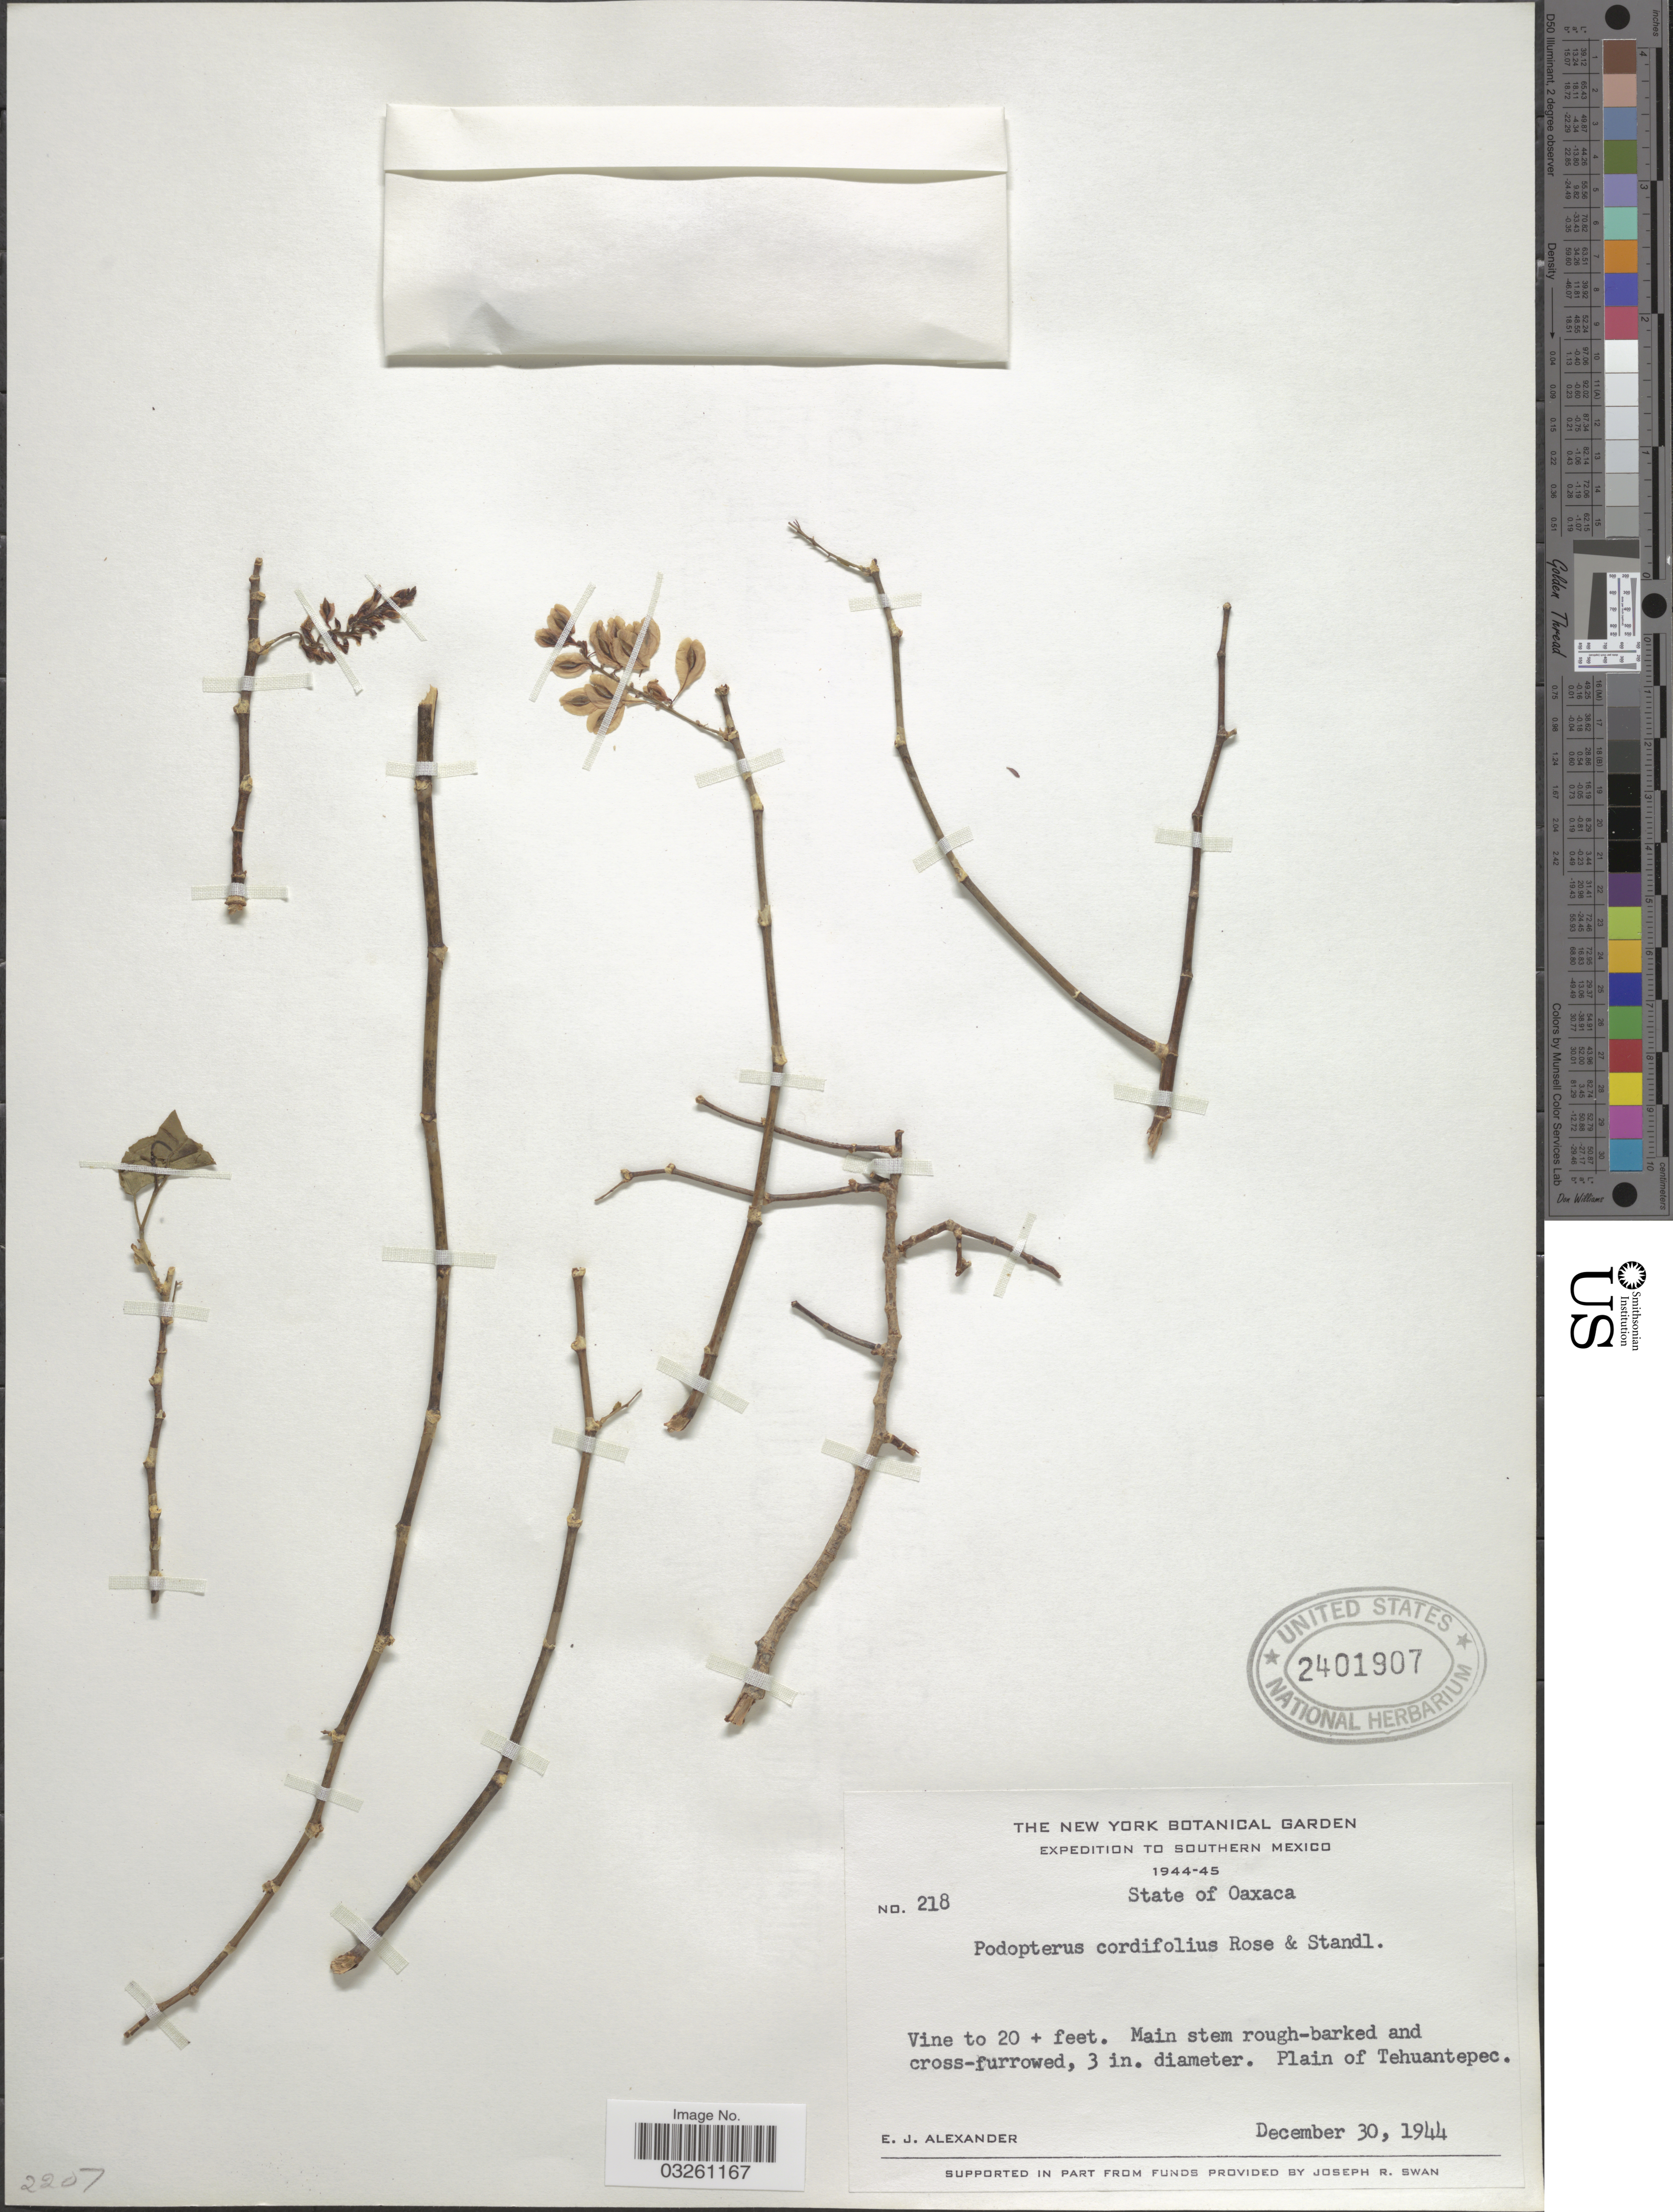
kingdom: Plantae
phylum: Tracheophyta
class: Magnoliopsida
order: Caryophyllales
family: Polygonaceae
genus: Podopterus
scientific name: Podopterus cordifolius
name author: Rose & Standl.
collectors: E. J. Alexander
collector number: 218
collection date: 1944-12-30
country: Mexico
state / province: Oaxaca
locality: Southern Mexico. Plain of Tehuantepec.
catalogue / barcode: US 2401907